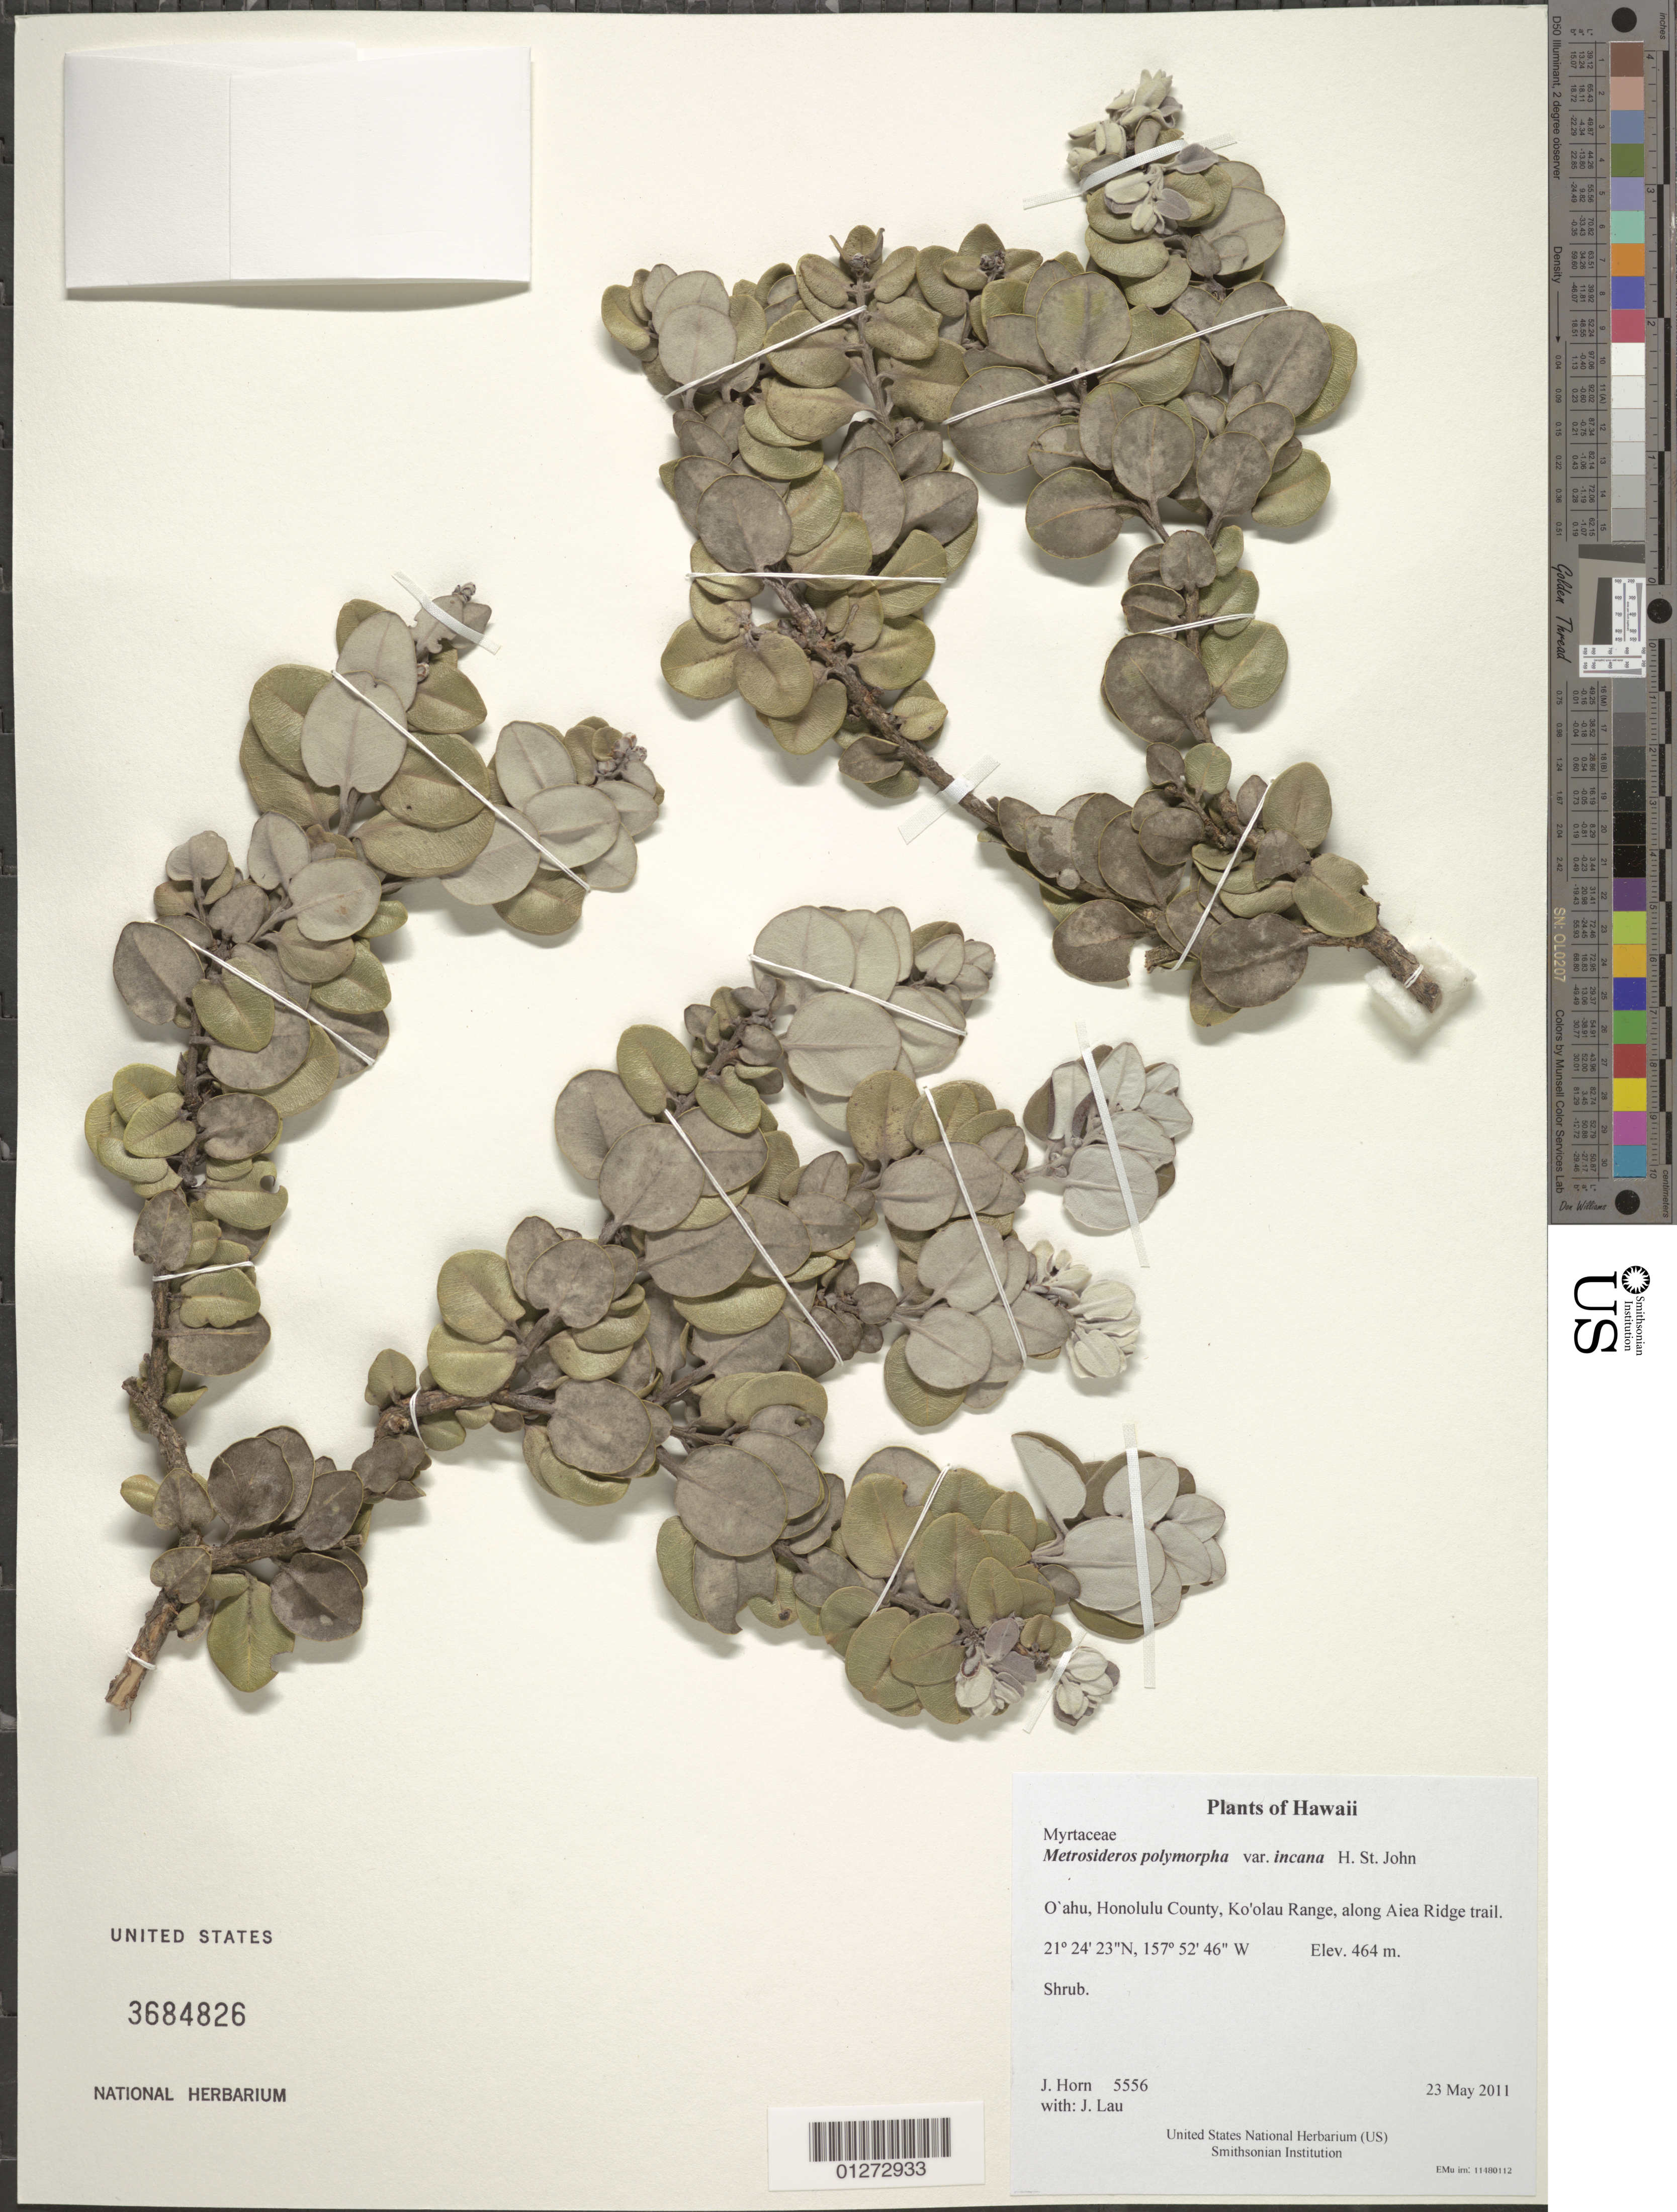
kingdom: Plantae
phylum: Tracheophyta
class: Magnoliopsida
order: Myrtales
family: Myrtaceae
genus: Metrosideros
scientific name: Metrosideros polymorpha var. incana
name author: H. St. John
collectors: J. Horn & J. Lau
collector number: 5556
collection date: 2011-05-23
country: United States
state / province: Hawaii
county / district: Honolulu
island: Oahu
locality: Ko'olau Range, along Aiea Ridge trail.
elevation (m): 464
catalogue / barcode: US 3684826